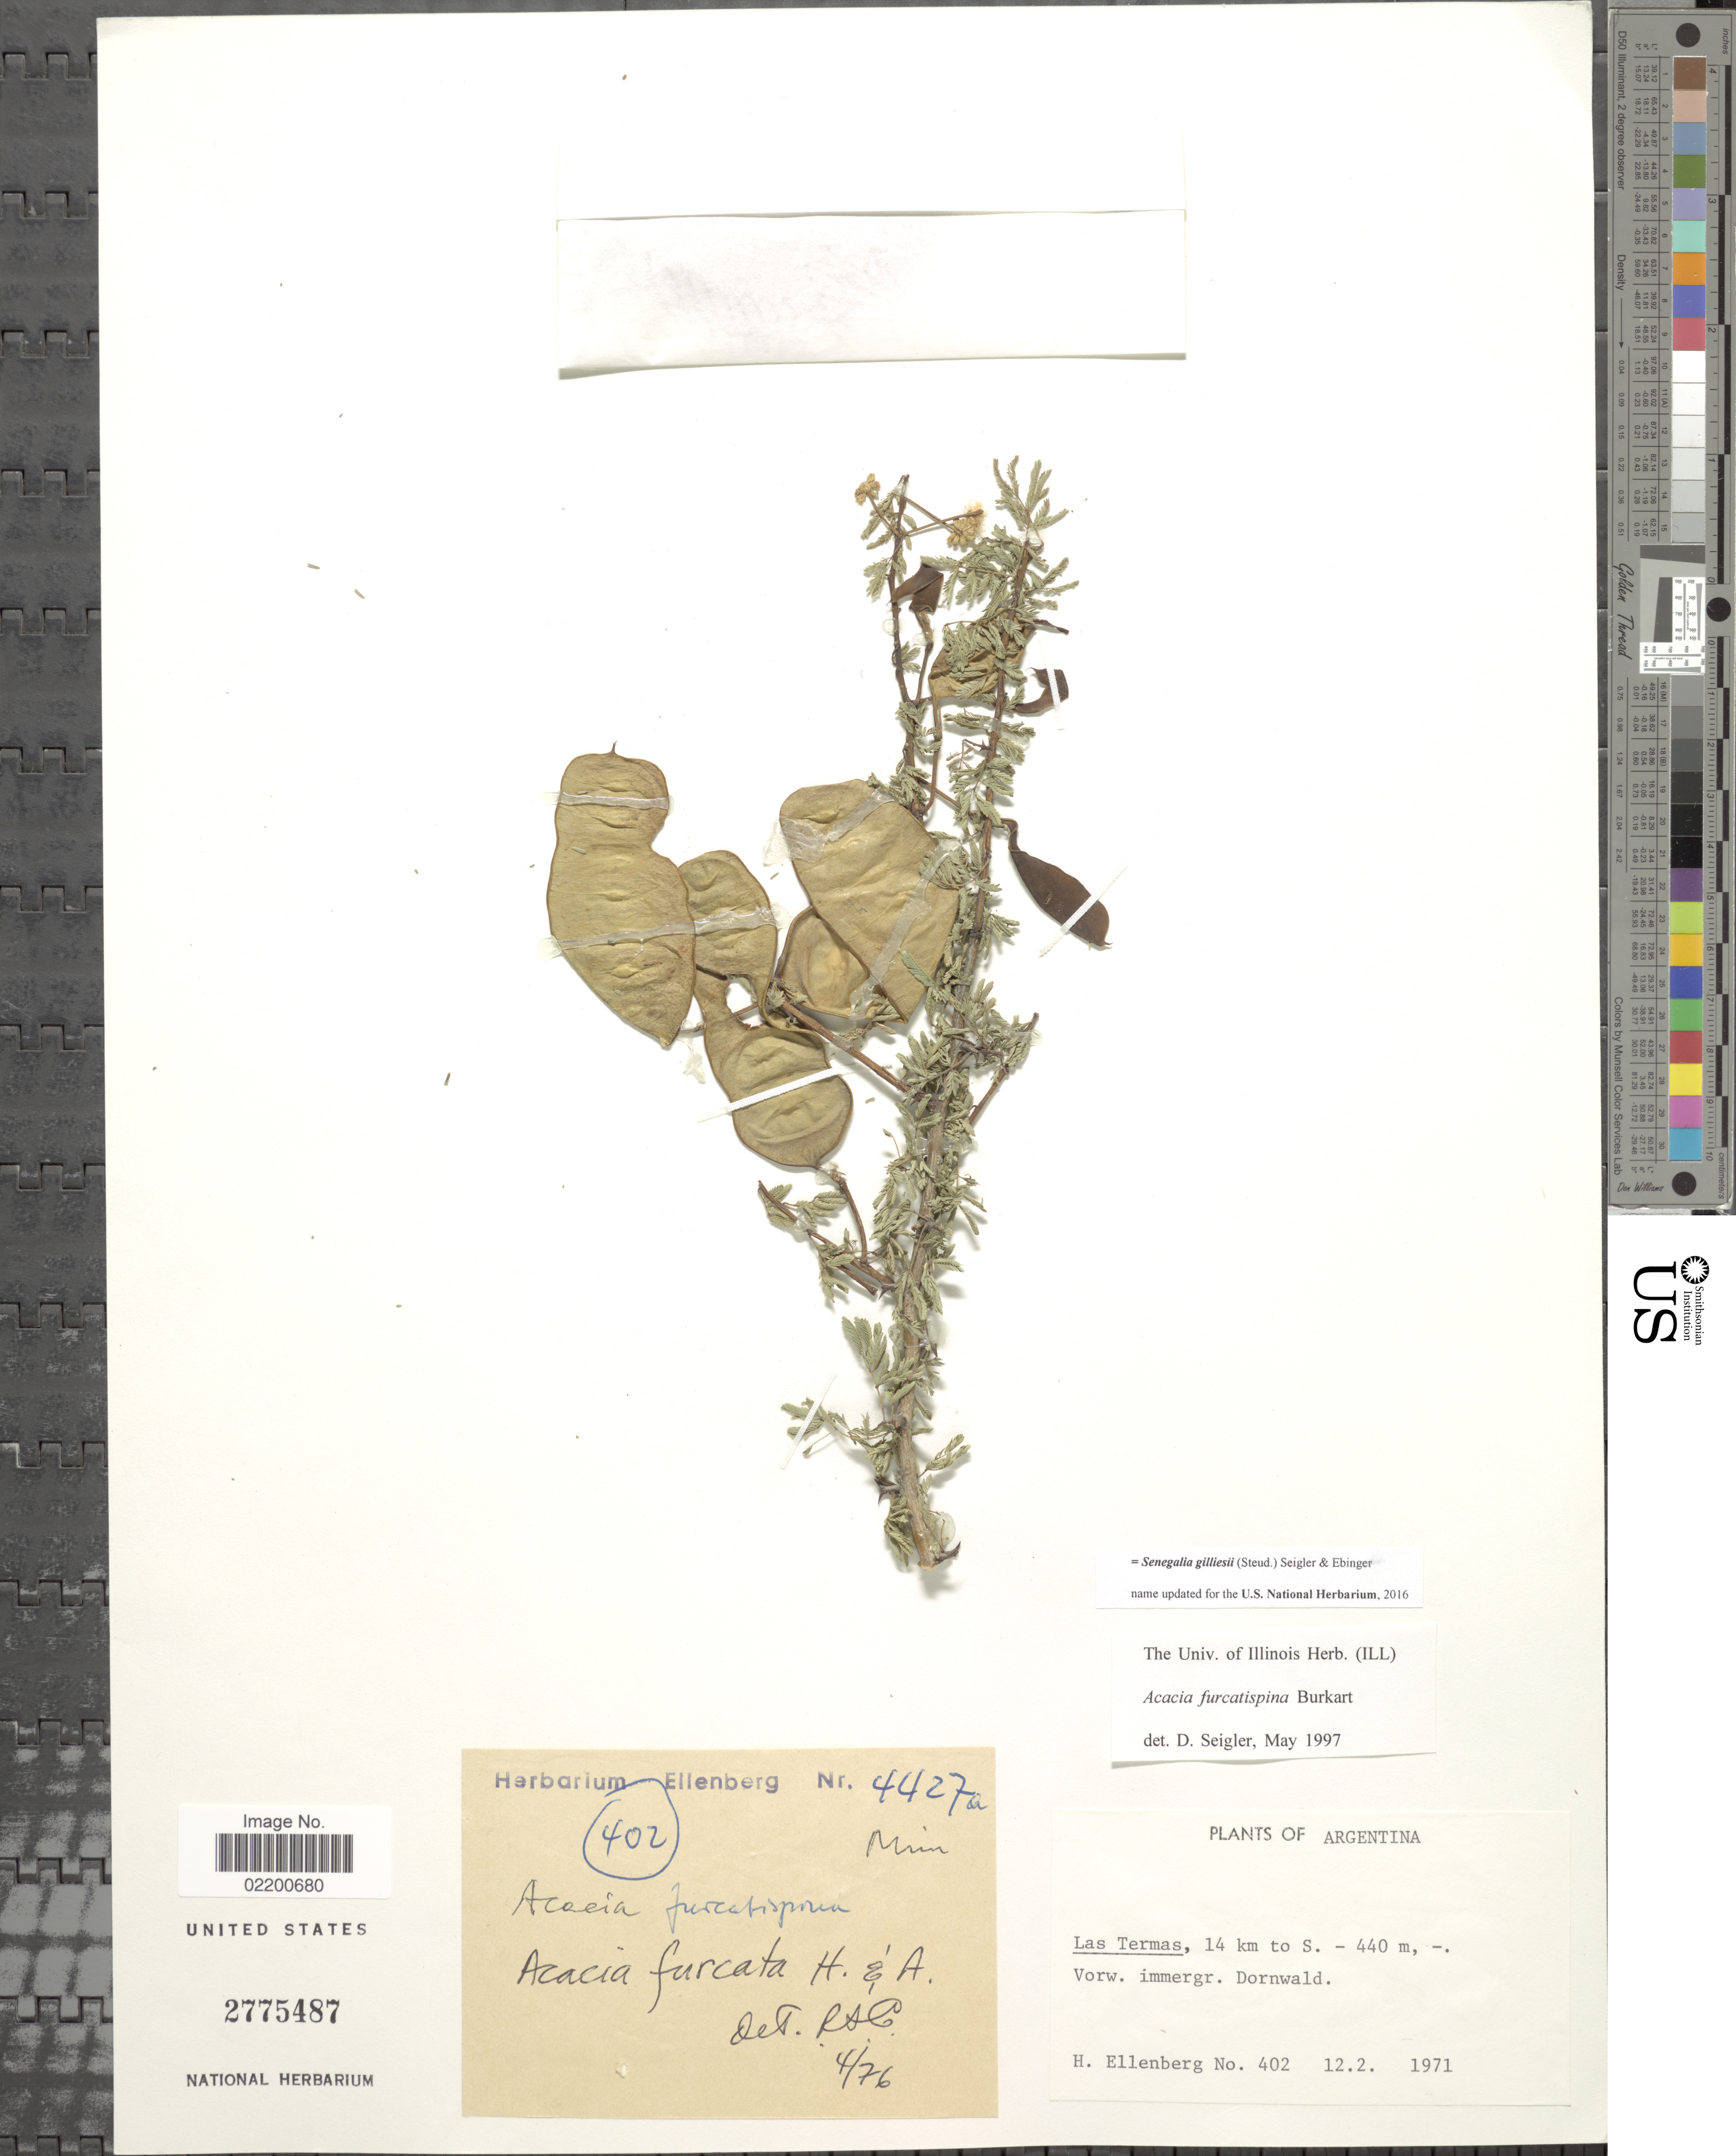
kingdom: Plantae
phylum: Tracheophyta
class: Magnoliopsida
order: Fabales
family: Fabaceae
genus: Senegalia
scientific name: Senegalia gilliesii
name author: (Steud.) Seigler & Ebinger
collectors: H. Ellenberg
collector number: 402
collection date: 1971-02-12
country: Argentina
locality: Las Termas, 14 km to S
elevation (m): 440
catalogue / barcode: US 2775487